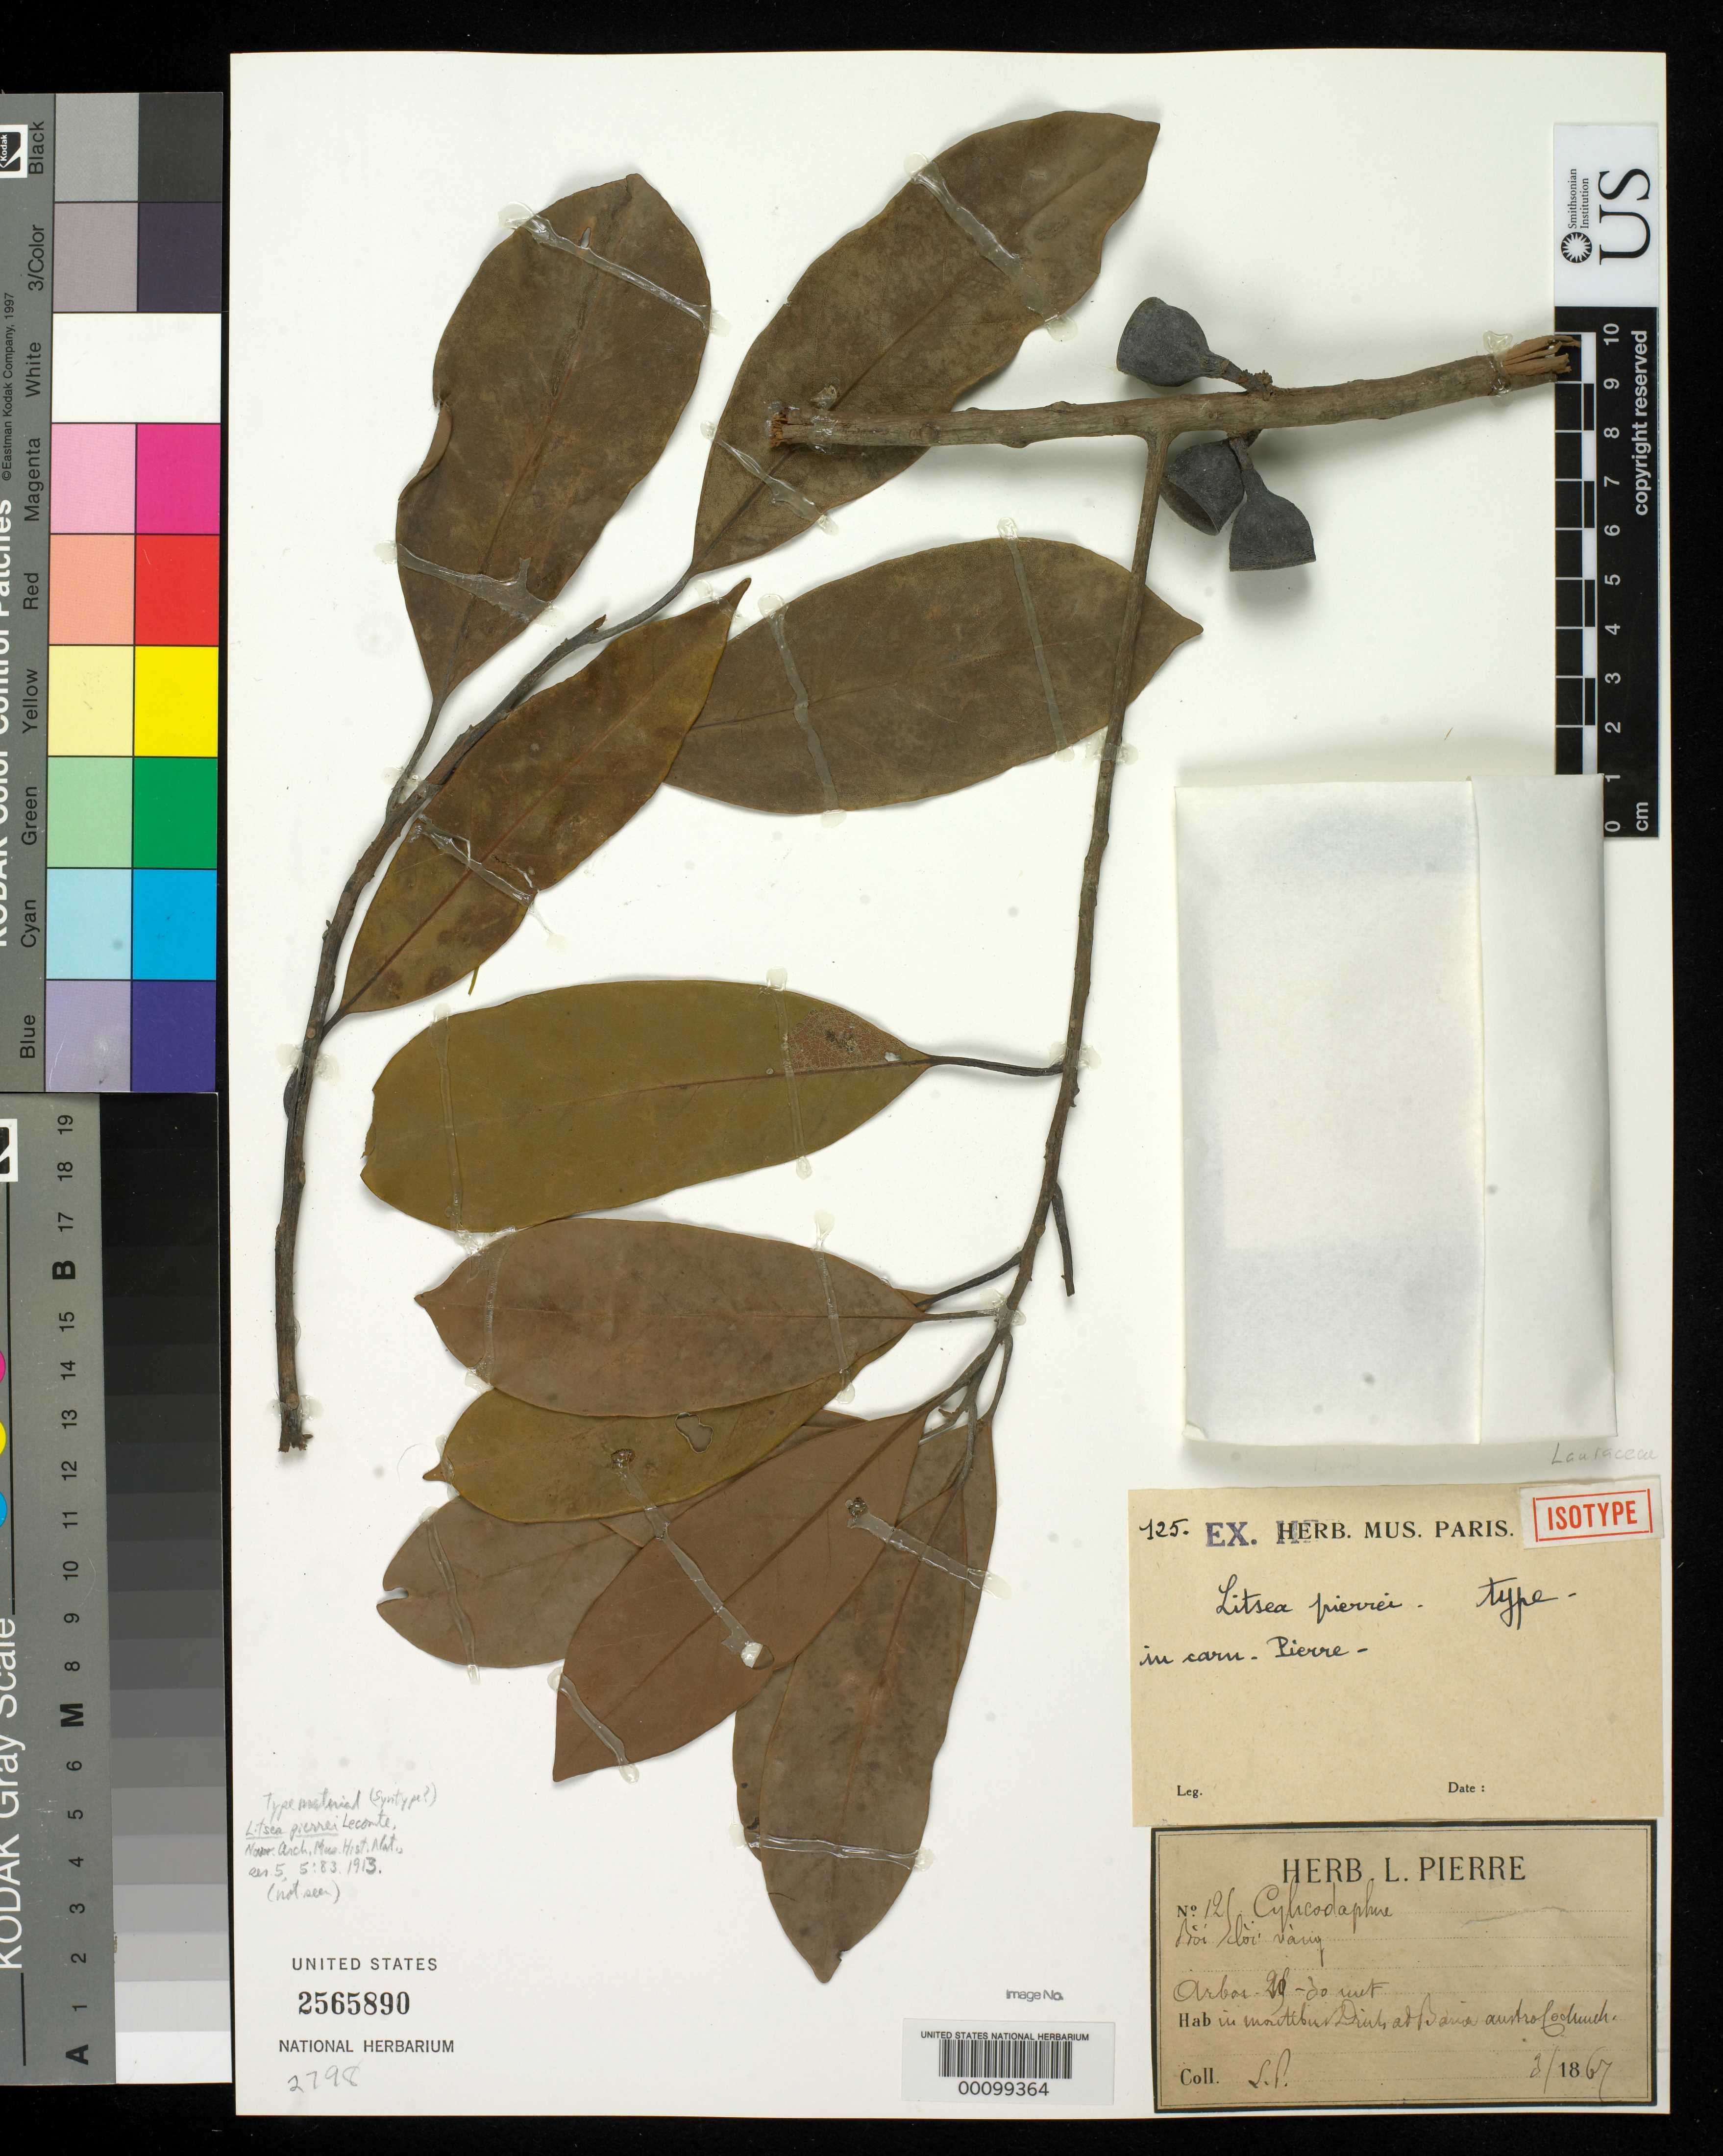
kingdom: Plantae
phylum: Tracheophyta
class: Magnoliopsida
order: Laurales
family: Lauraceae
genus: Litsea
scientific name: Litsea pierrei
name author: Lecomte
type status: Type Material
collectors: J. Pierre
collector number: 125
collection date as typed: Mar 1867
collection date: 1867-03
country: Vietnam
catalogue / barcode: US 2565890